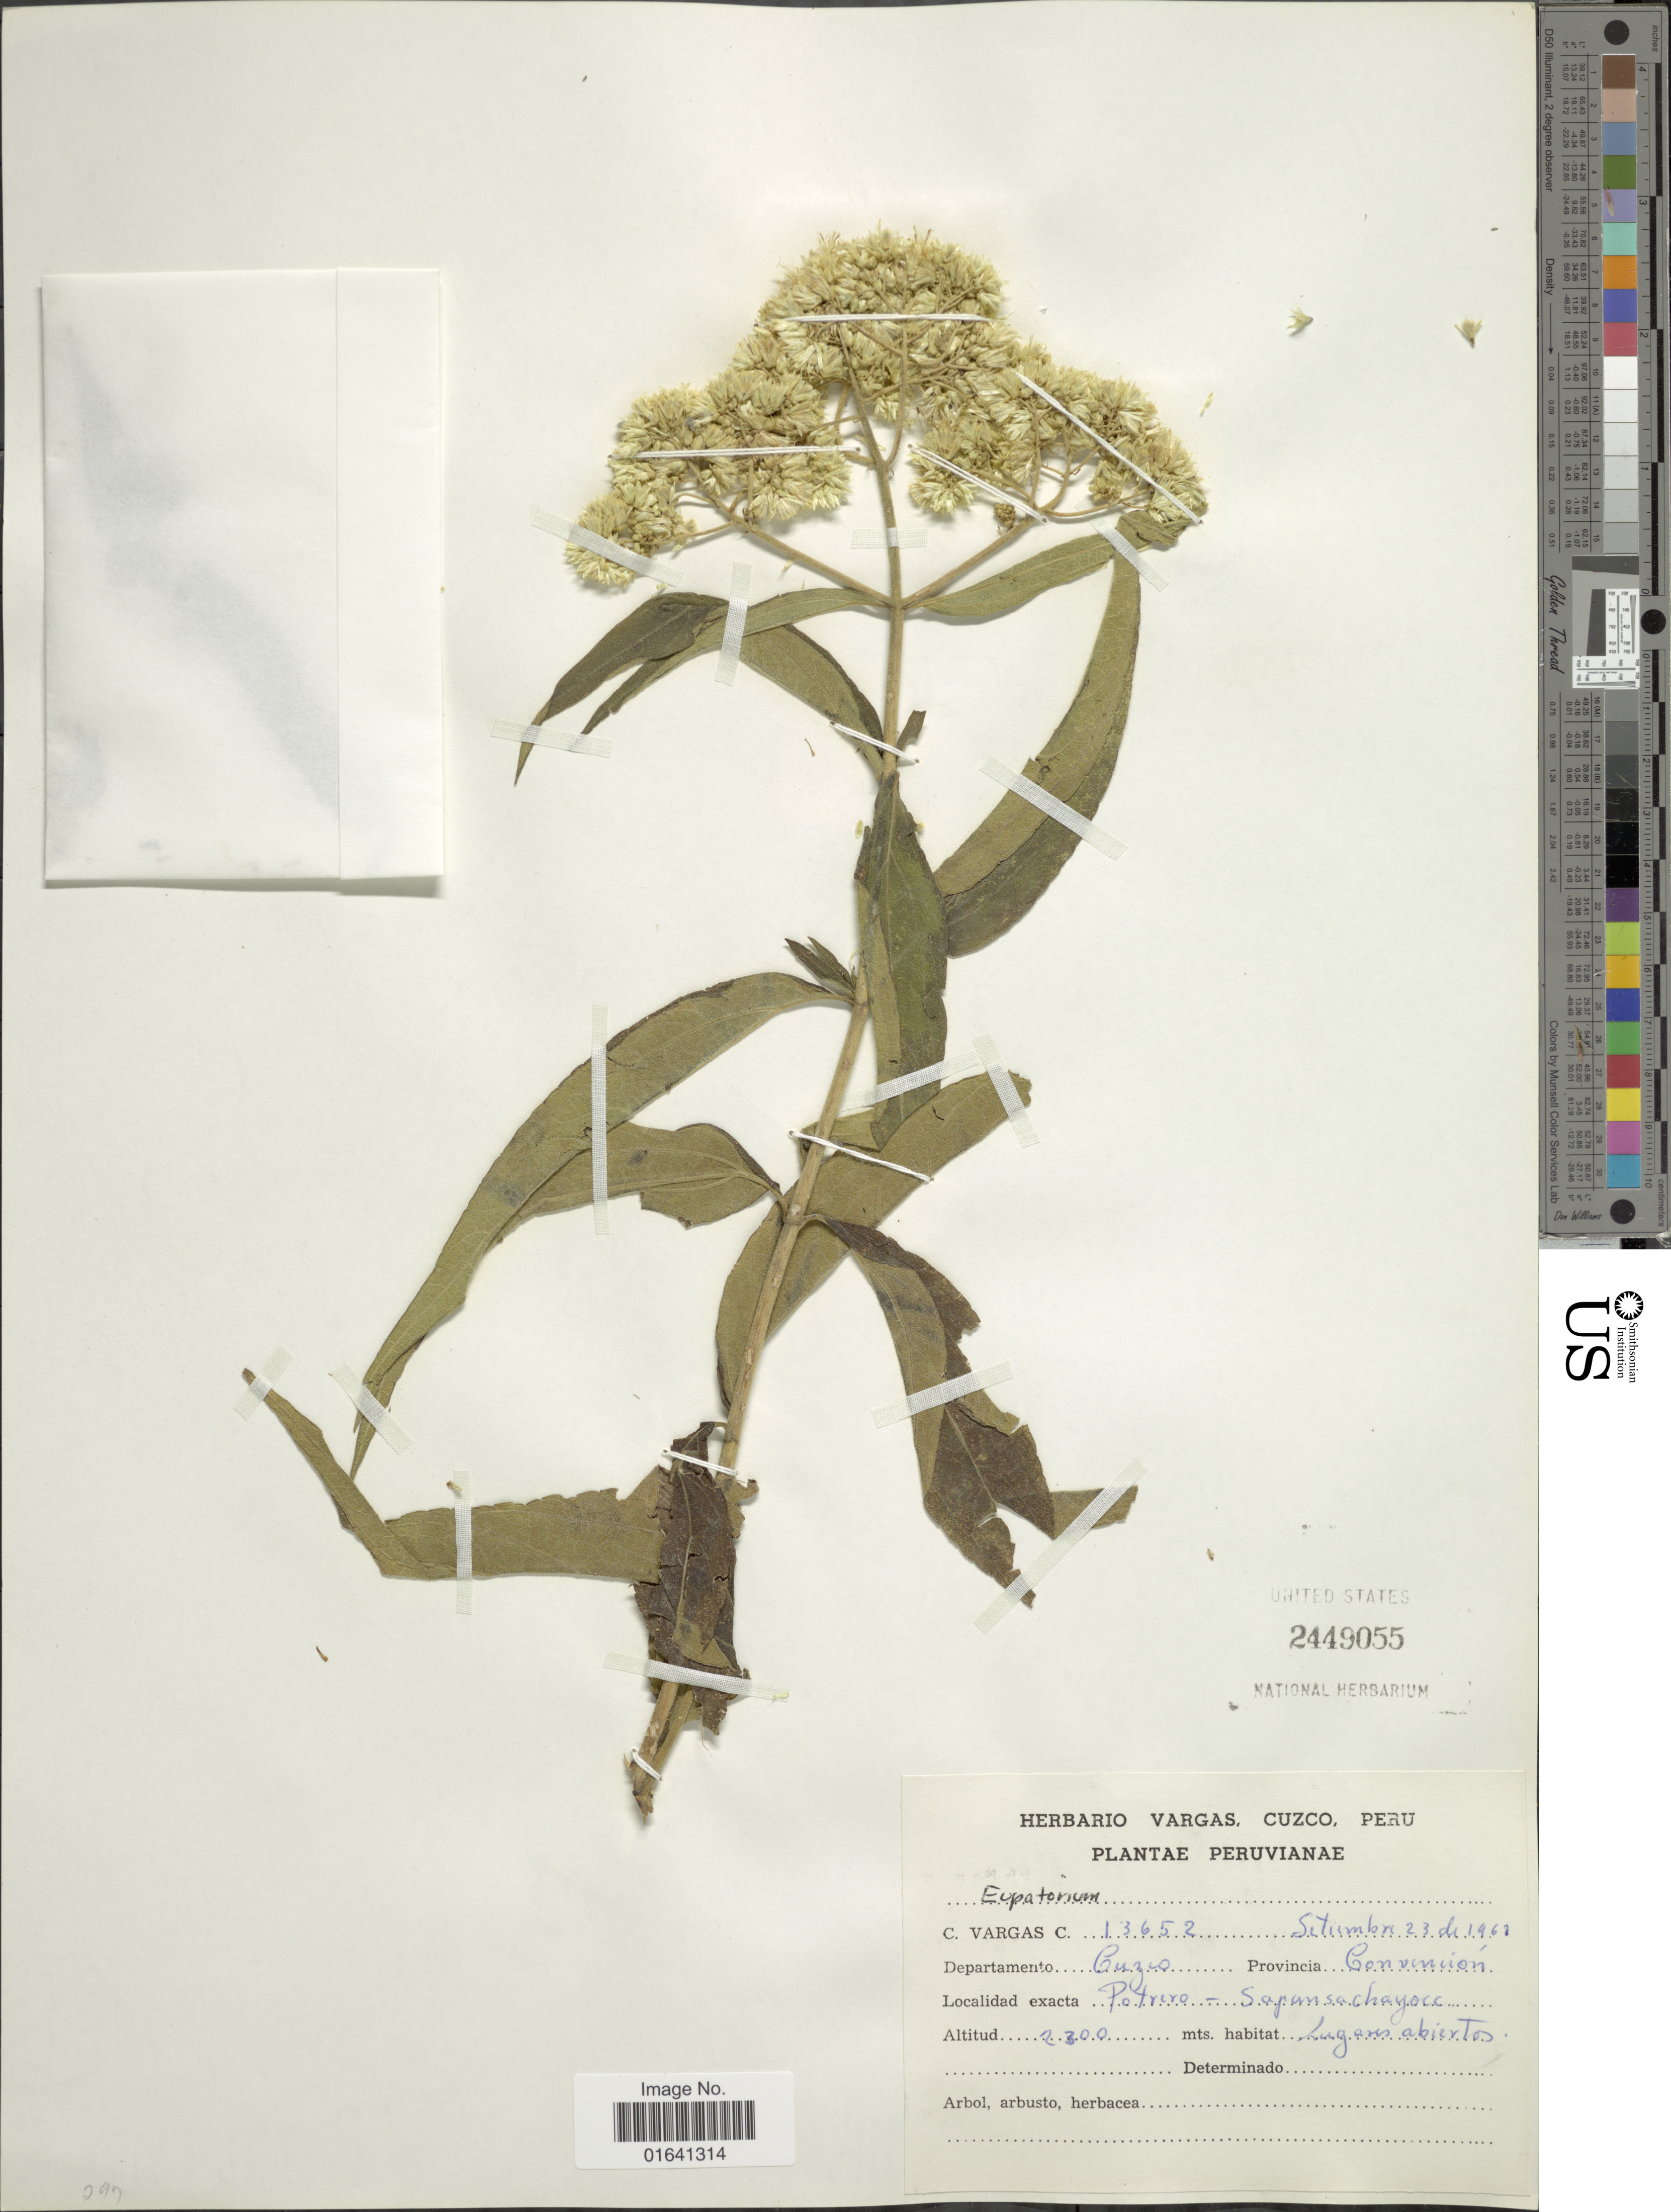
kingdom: Plantae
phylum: Tracheophyta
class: Magnoliopsida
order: Asterales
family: Asteraceae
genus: Austroeupatorium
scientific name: Austroeupatorium inulaefolium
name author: (Kunth) R.M. King & H. Rob.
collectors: C. Vargas Calderón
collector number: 13652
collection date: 1963-09-23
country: Peru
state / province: Cusco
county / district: La Convención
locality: Potrero - Sapansachayocc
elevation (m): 2300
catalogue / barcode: US 2449055